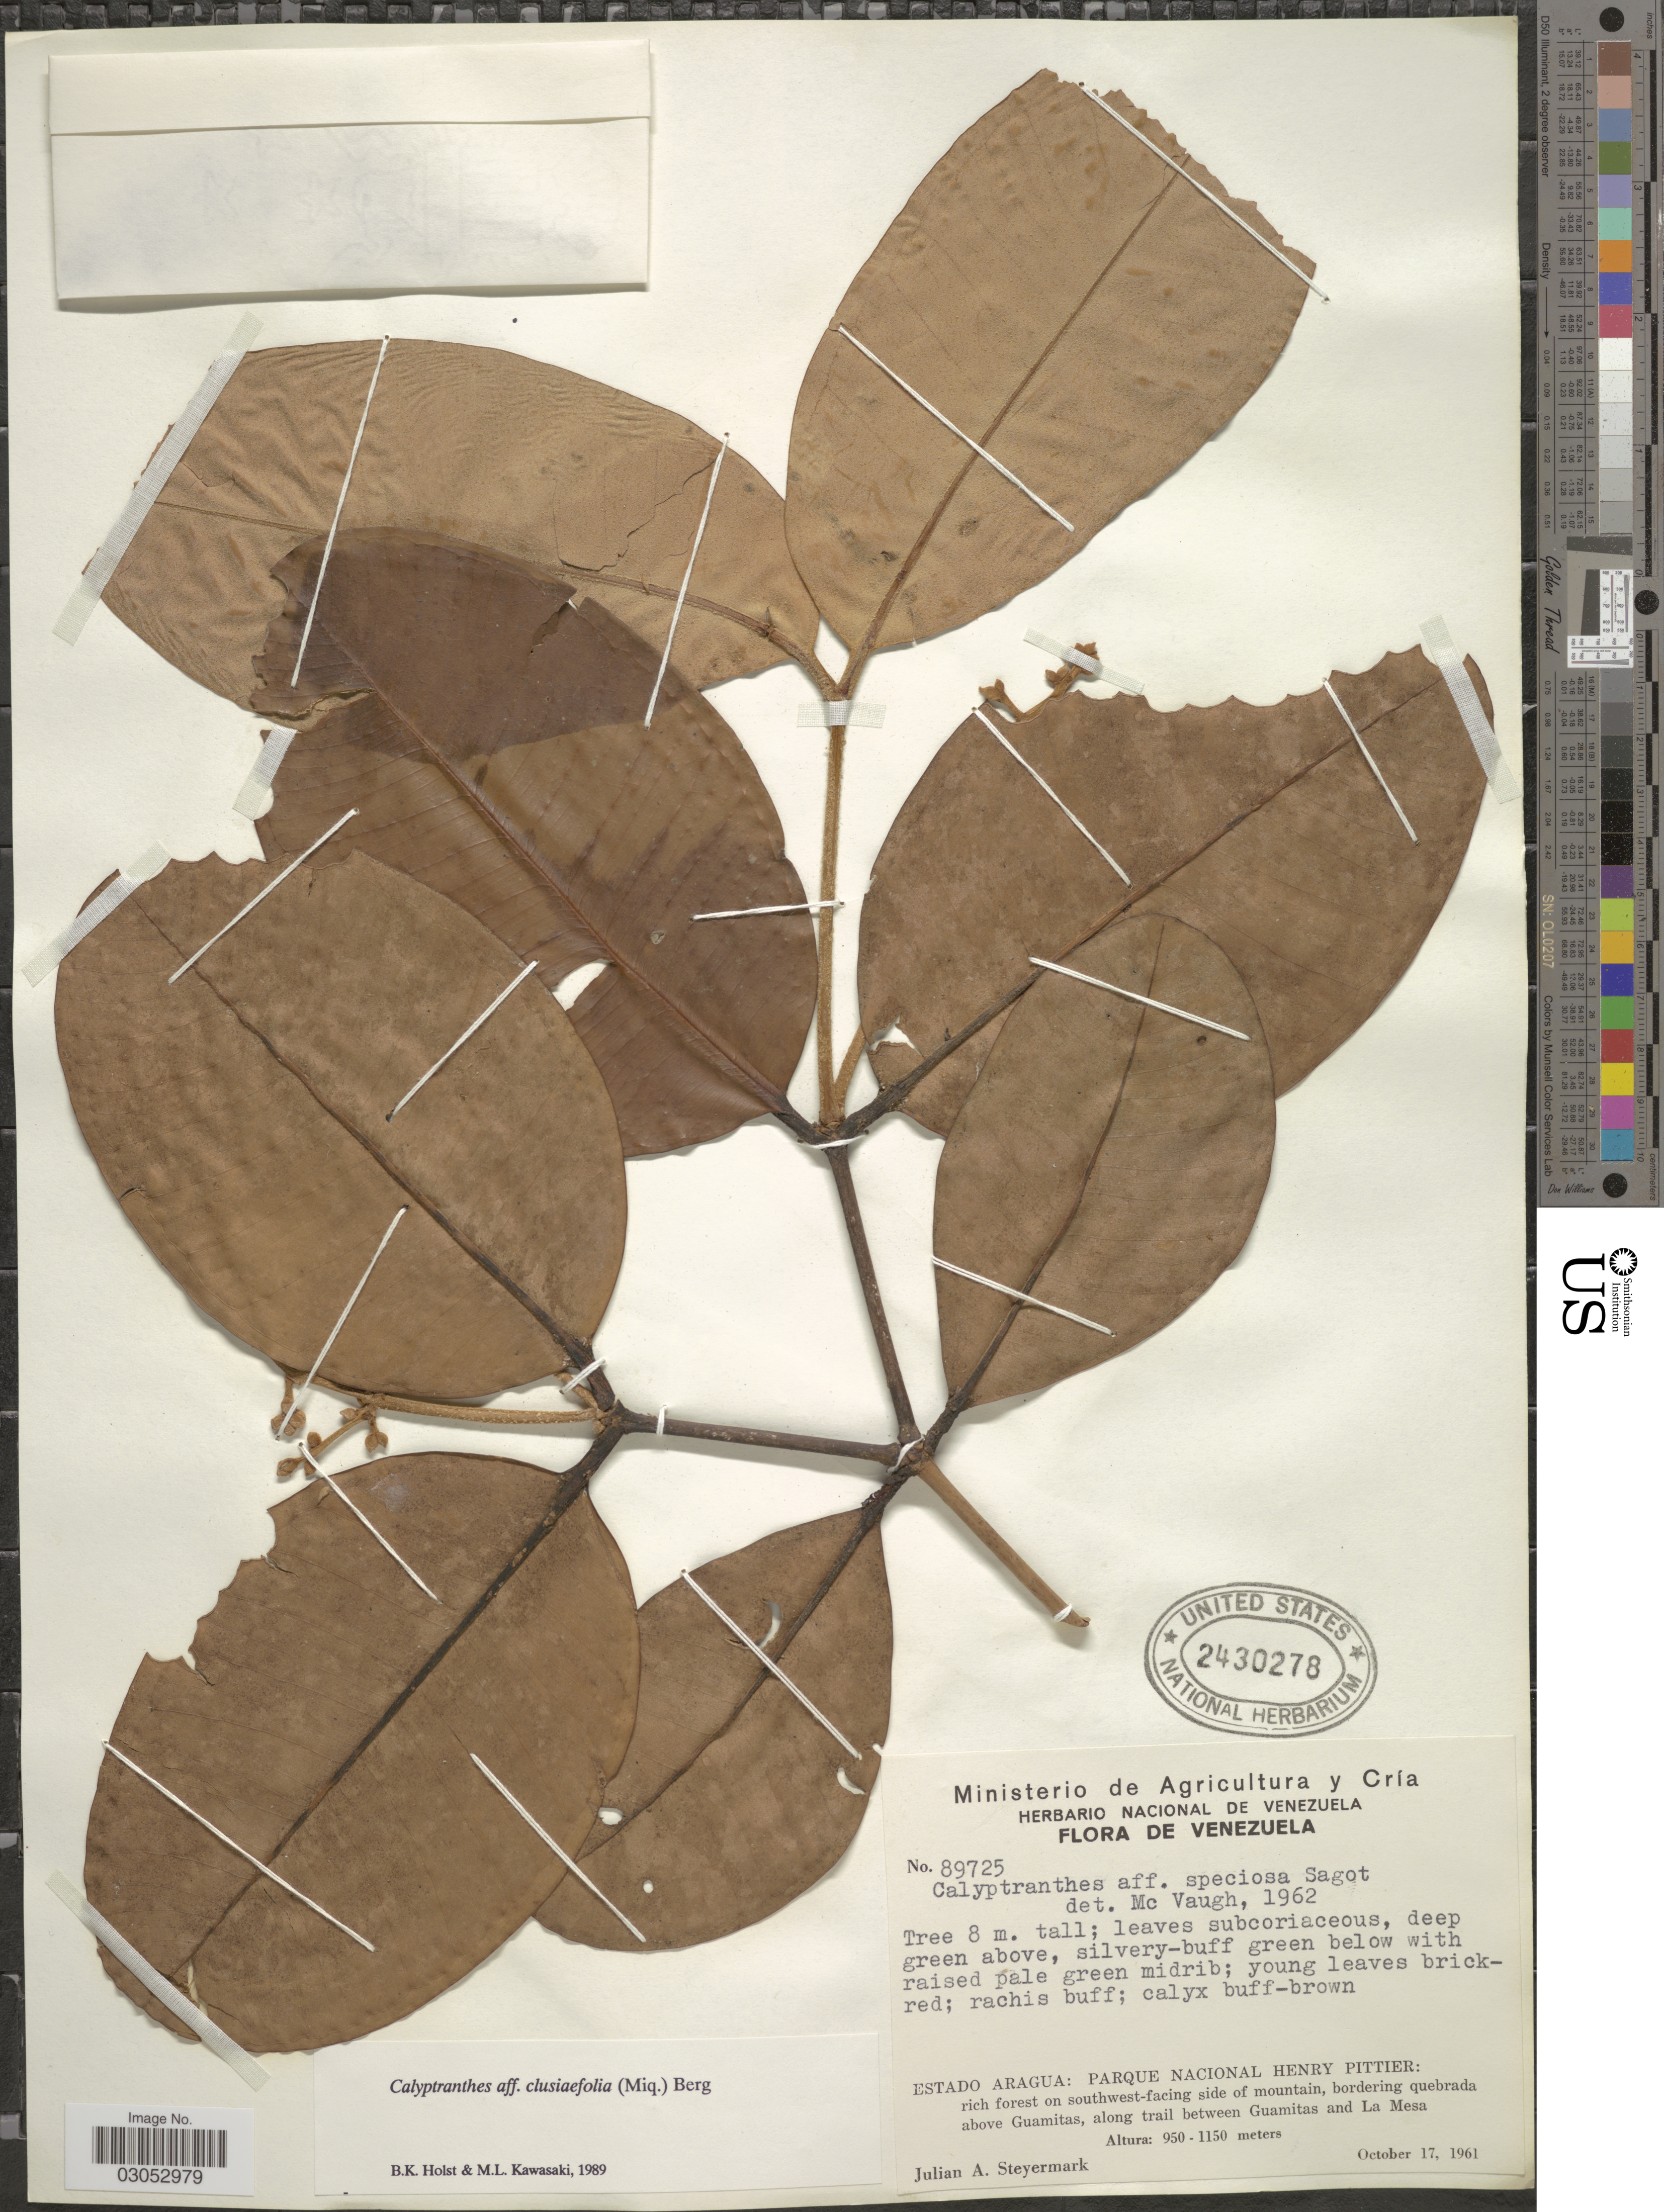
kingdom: Plantae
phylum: Tracheophyta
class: Magnoliopsida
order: Myrtales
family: Myrtaceae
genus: Myrcia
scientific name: Myrcia neoclusiifolia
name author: A.R. Lourenço & E. Lucas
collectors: J. Steyermark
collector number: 89725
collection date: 1961-10-17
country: Venezuela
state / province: Aragua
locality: Parque Nacional Henry Pittier: rich forest on southwest-facing side of mountain, bordering quebrada above Guamitas, along trail between Guamitas and La Mesa.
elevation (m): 950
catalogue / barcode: US 2430278